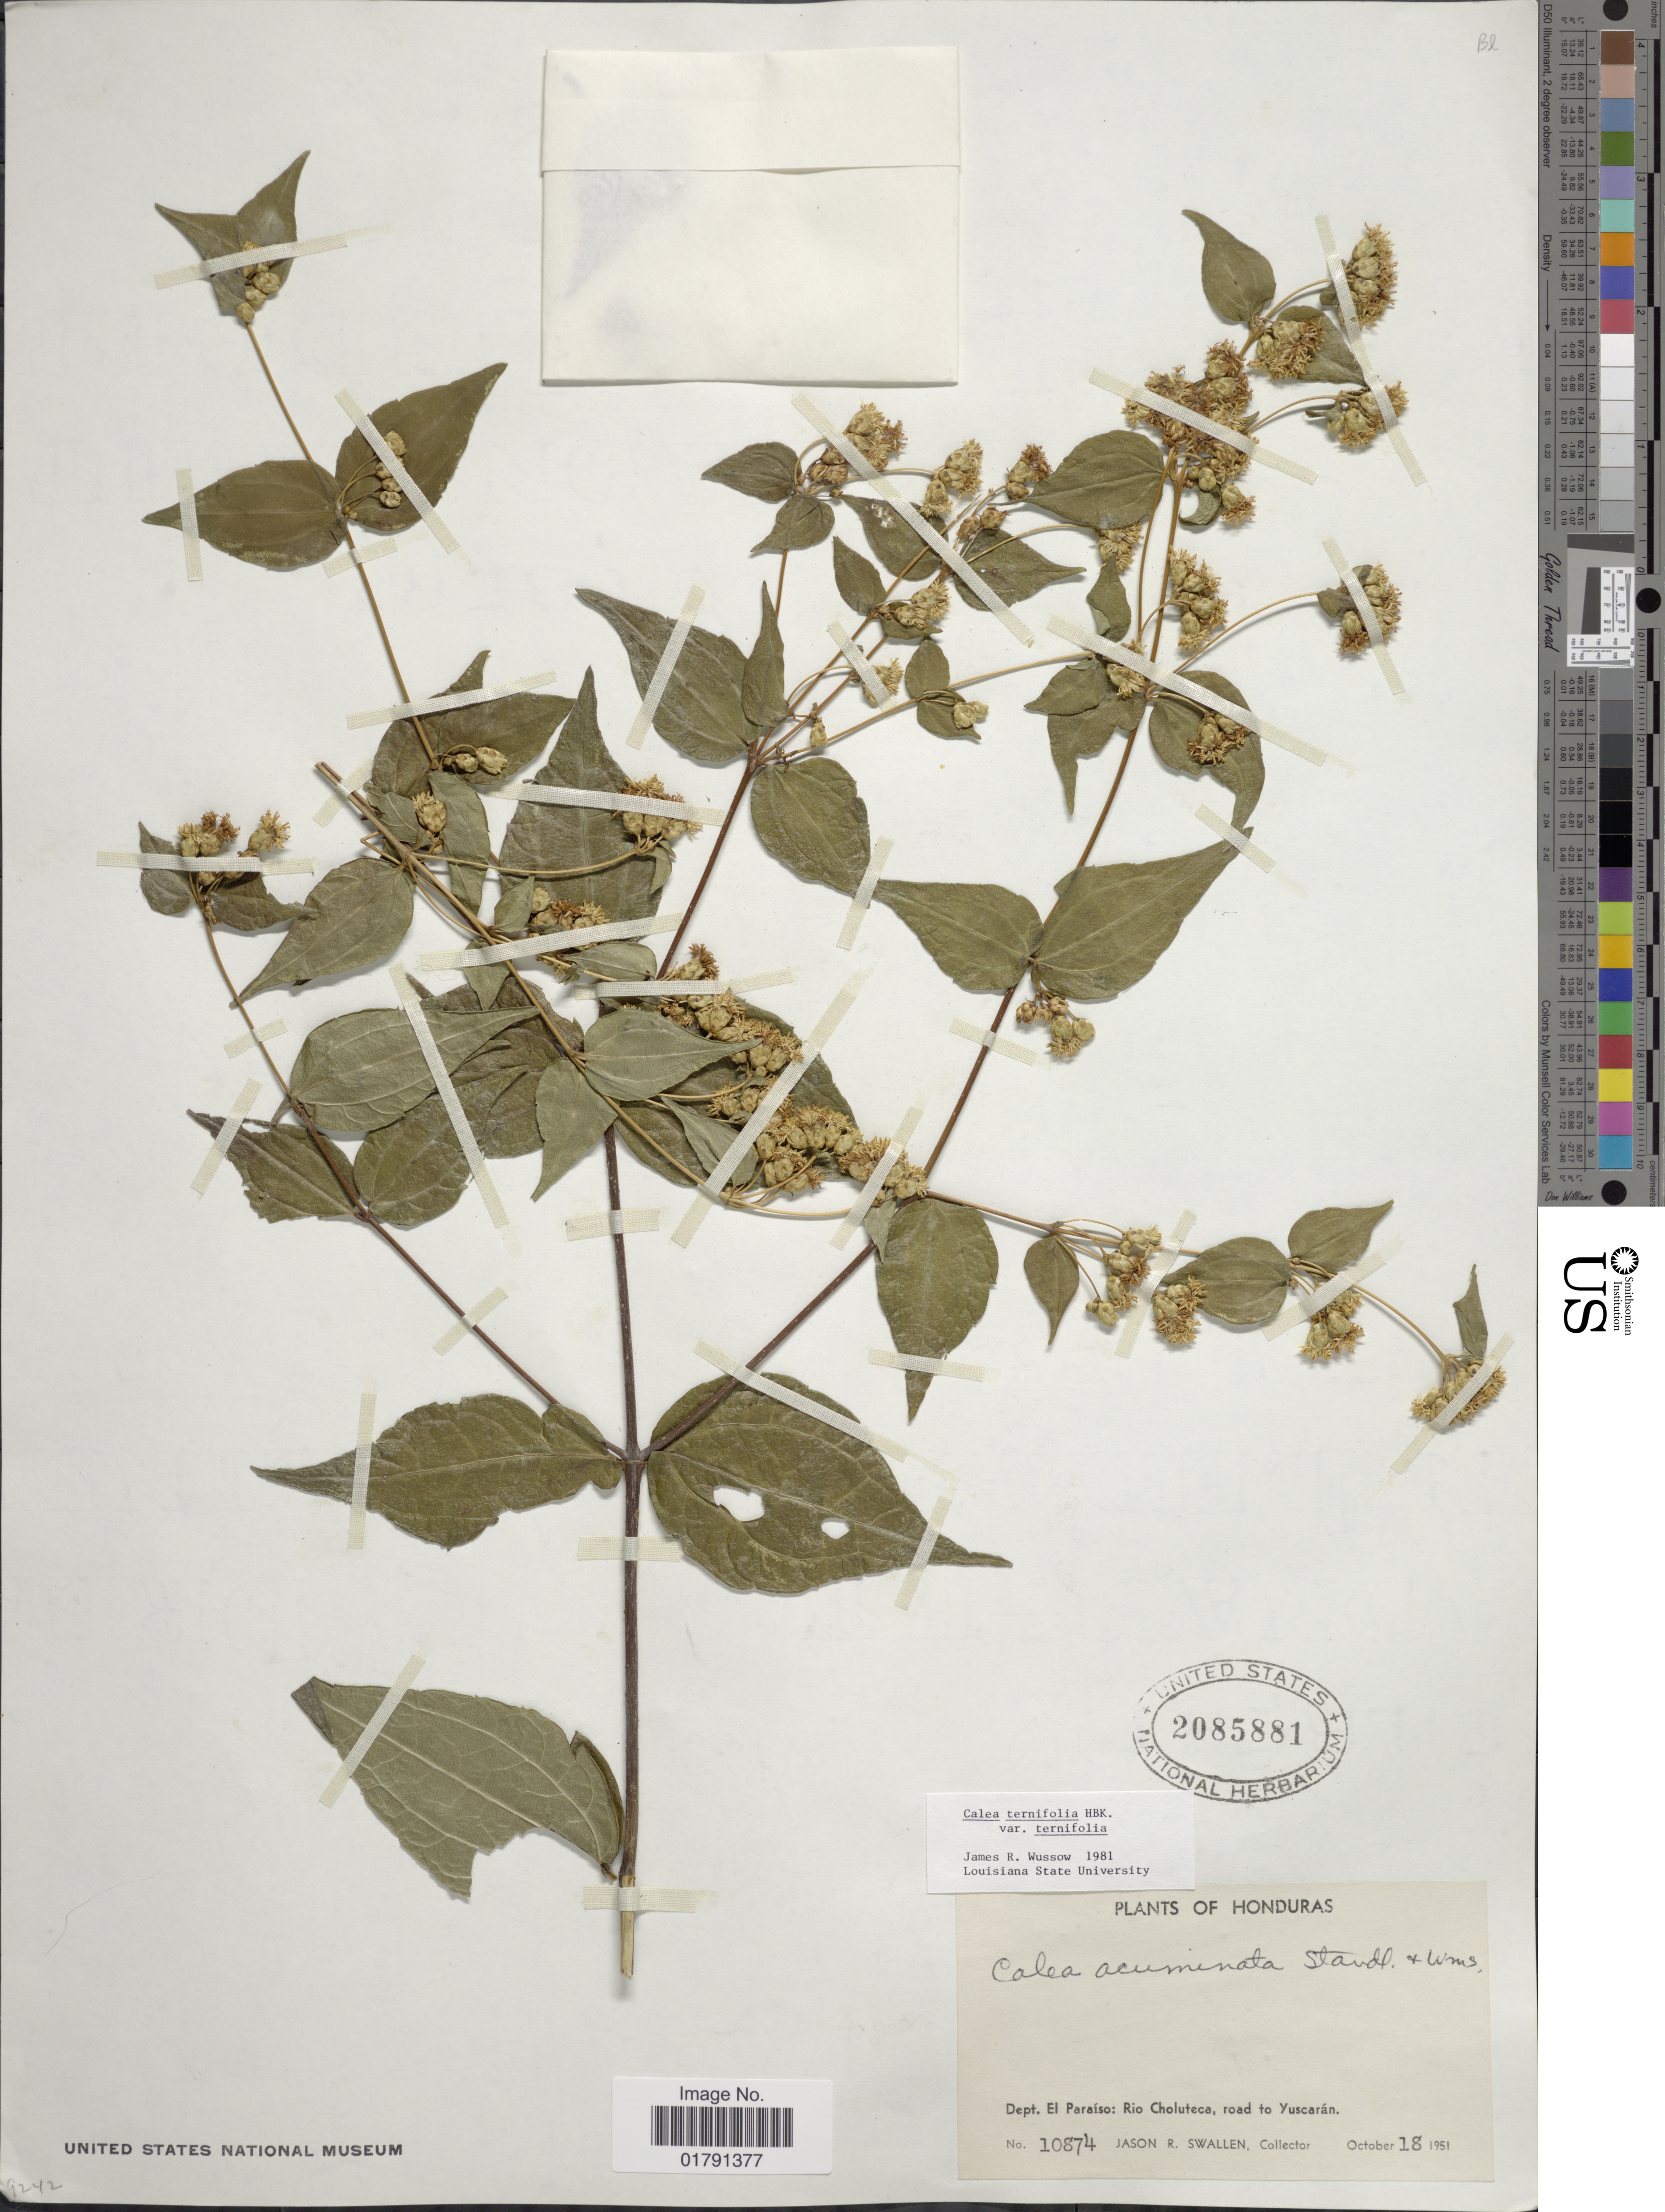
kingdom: Plantae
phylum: Tracheophyta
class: Magnoliopsida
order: Asterales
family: Asteraceae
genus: Calea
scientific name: Calea ternifolia Oliv., hom. illeg.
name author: Oliv.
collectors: J. R. Swallen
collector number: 10874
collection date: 1951-10-18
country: Honduras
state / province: El Paraíso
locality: Dept. El Paraiso, Rio Choluteca, road to Yuscaran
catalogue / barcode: US 2085881